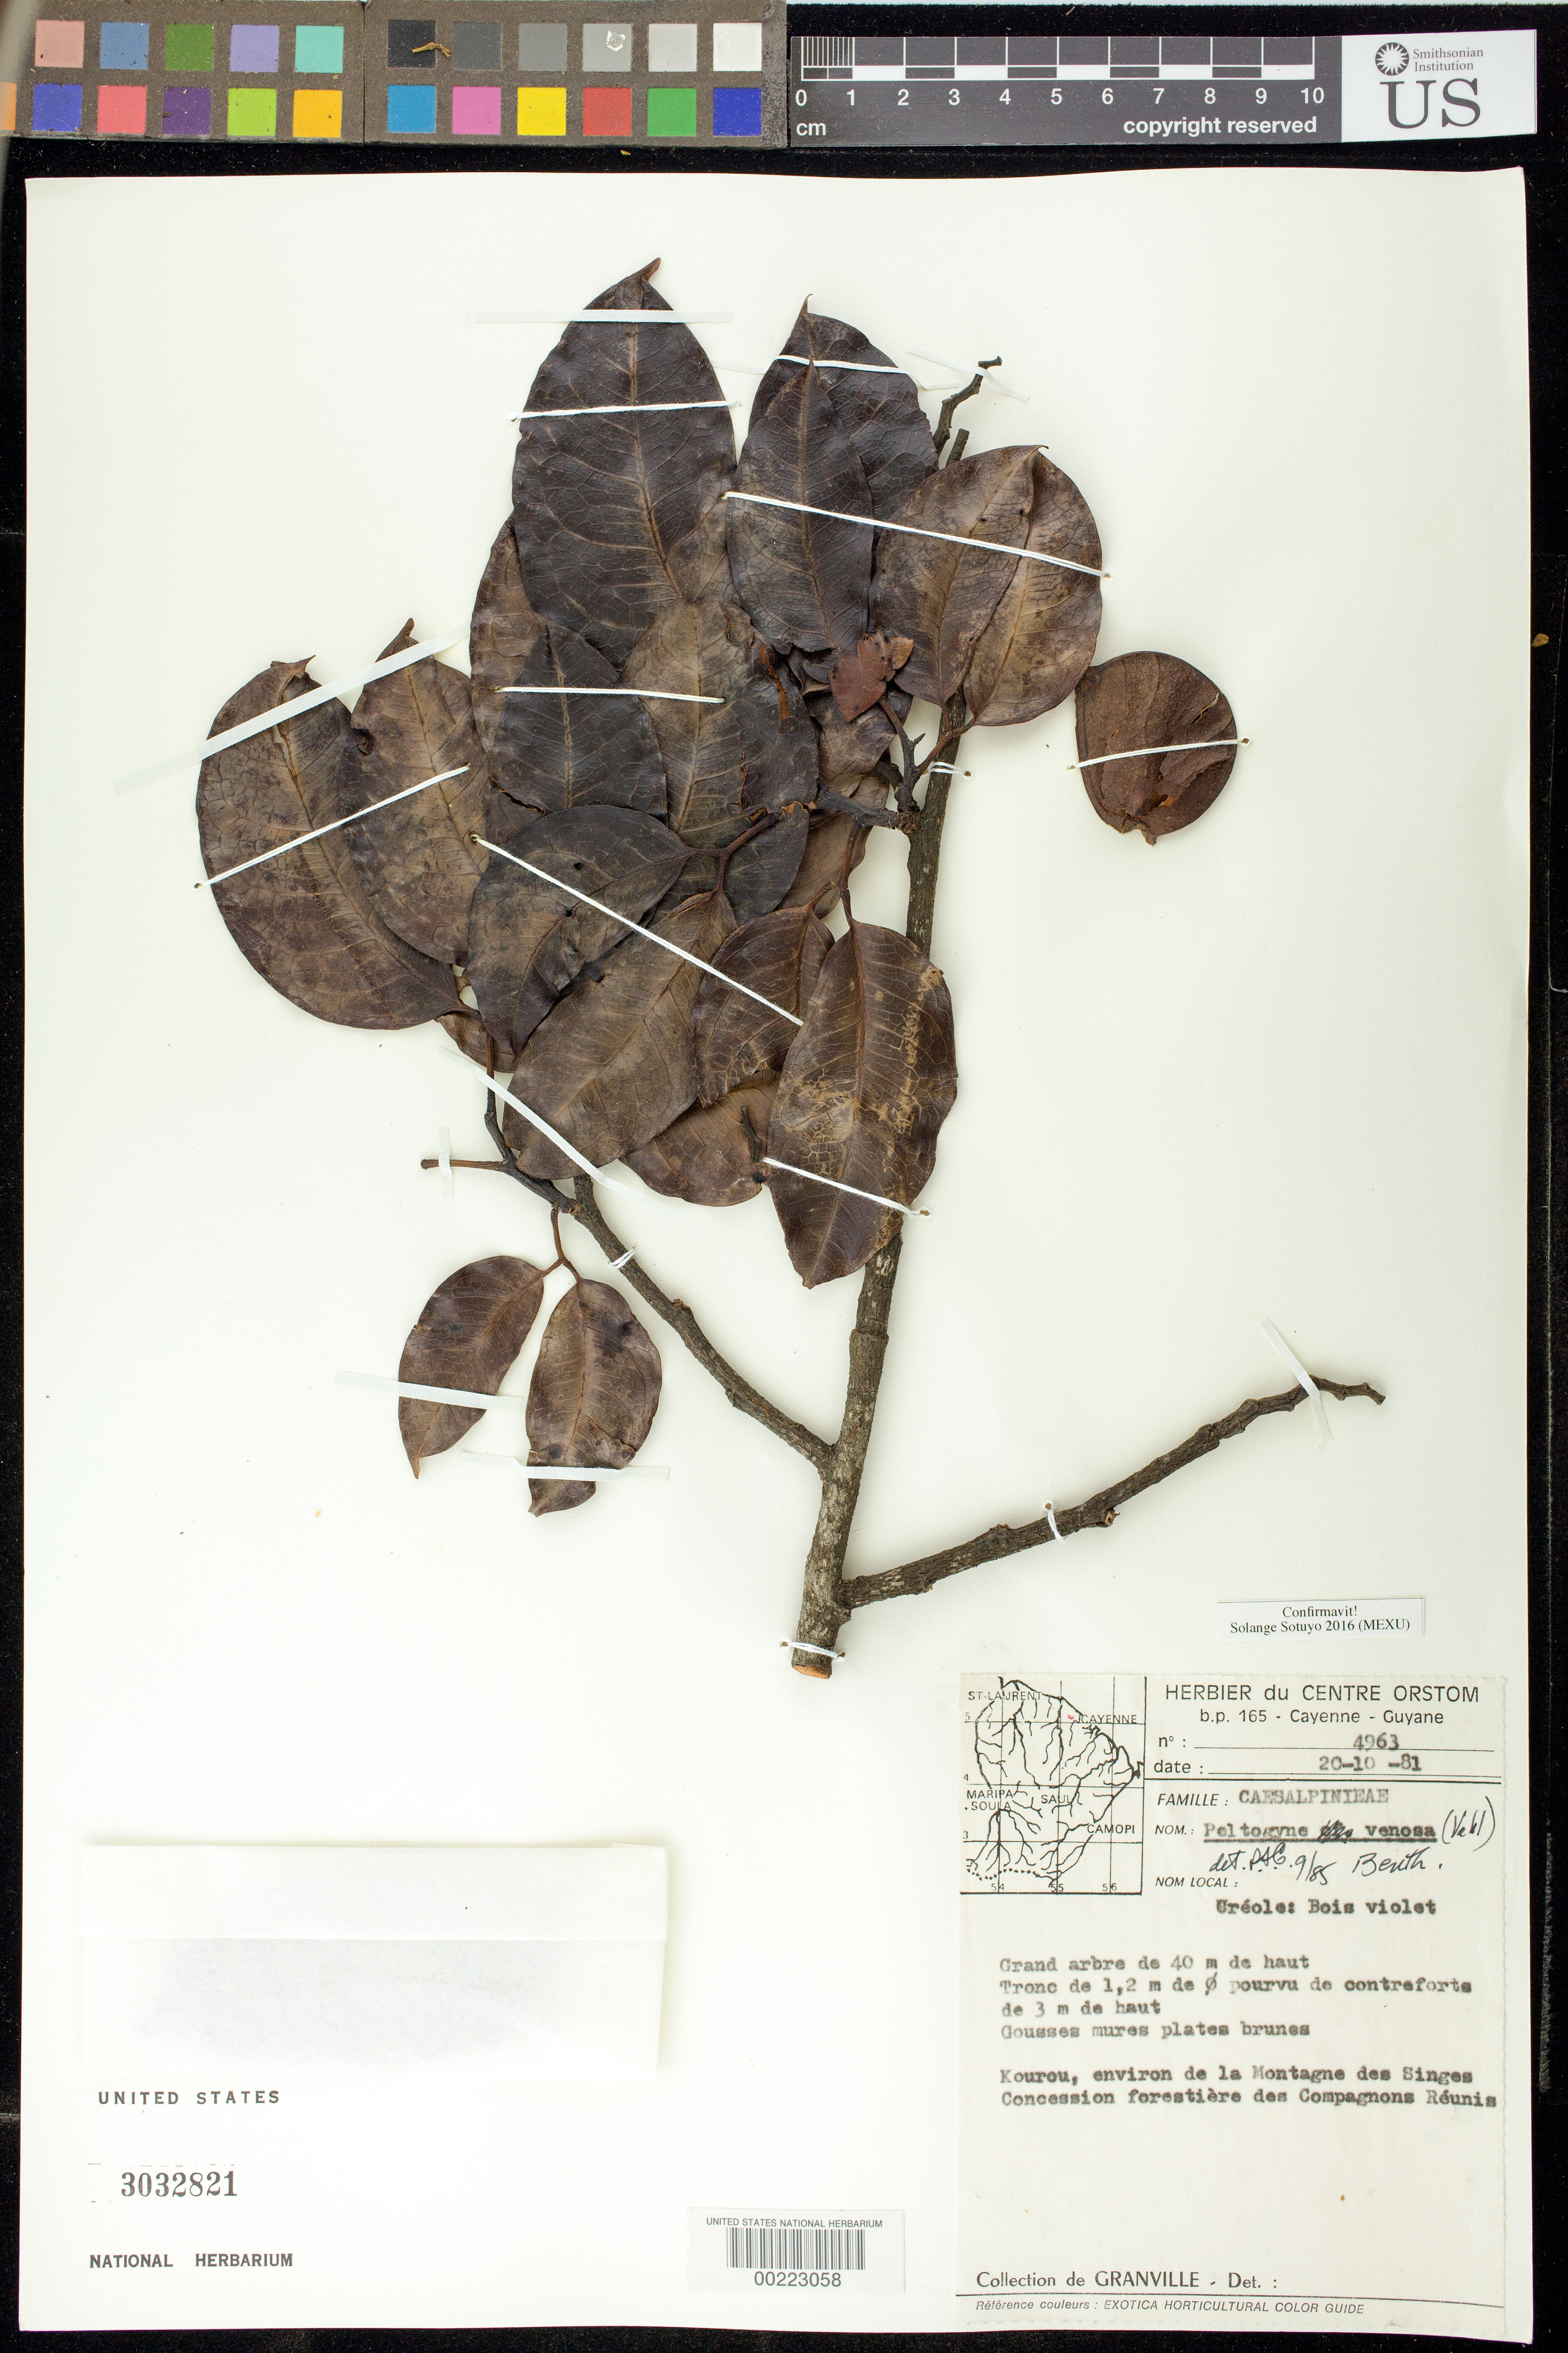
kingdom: Plantae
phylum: Tracheophyta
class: Magnoliopsida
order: Fabales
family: Fabaceae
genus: Peltogyne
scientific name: Peltogyne venosa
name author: (Vahl) Benth.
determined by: Sotuyo, Solange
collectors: J.-J. de Granville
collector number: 4963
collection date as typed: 20 Oct 1981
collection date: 1981-10-20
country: French Guiana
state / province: Cayenne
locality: Kourou, vicinity of montagne des singes concession forest des compag- nons reunis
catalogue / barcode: US 3032821